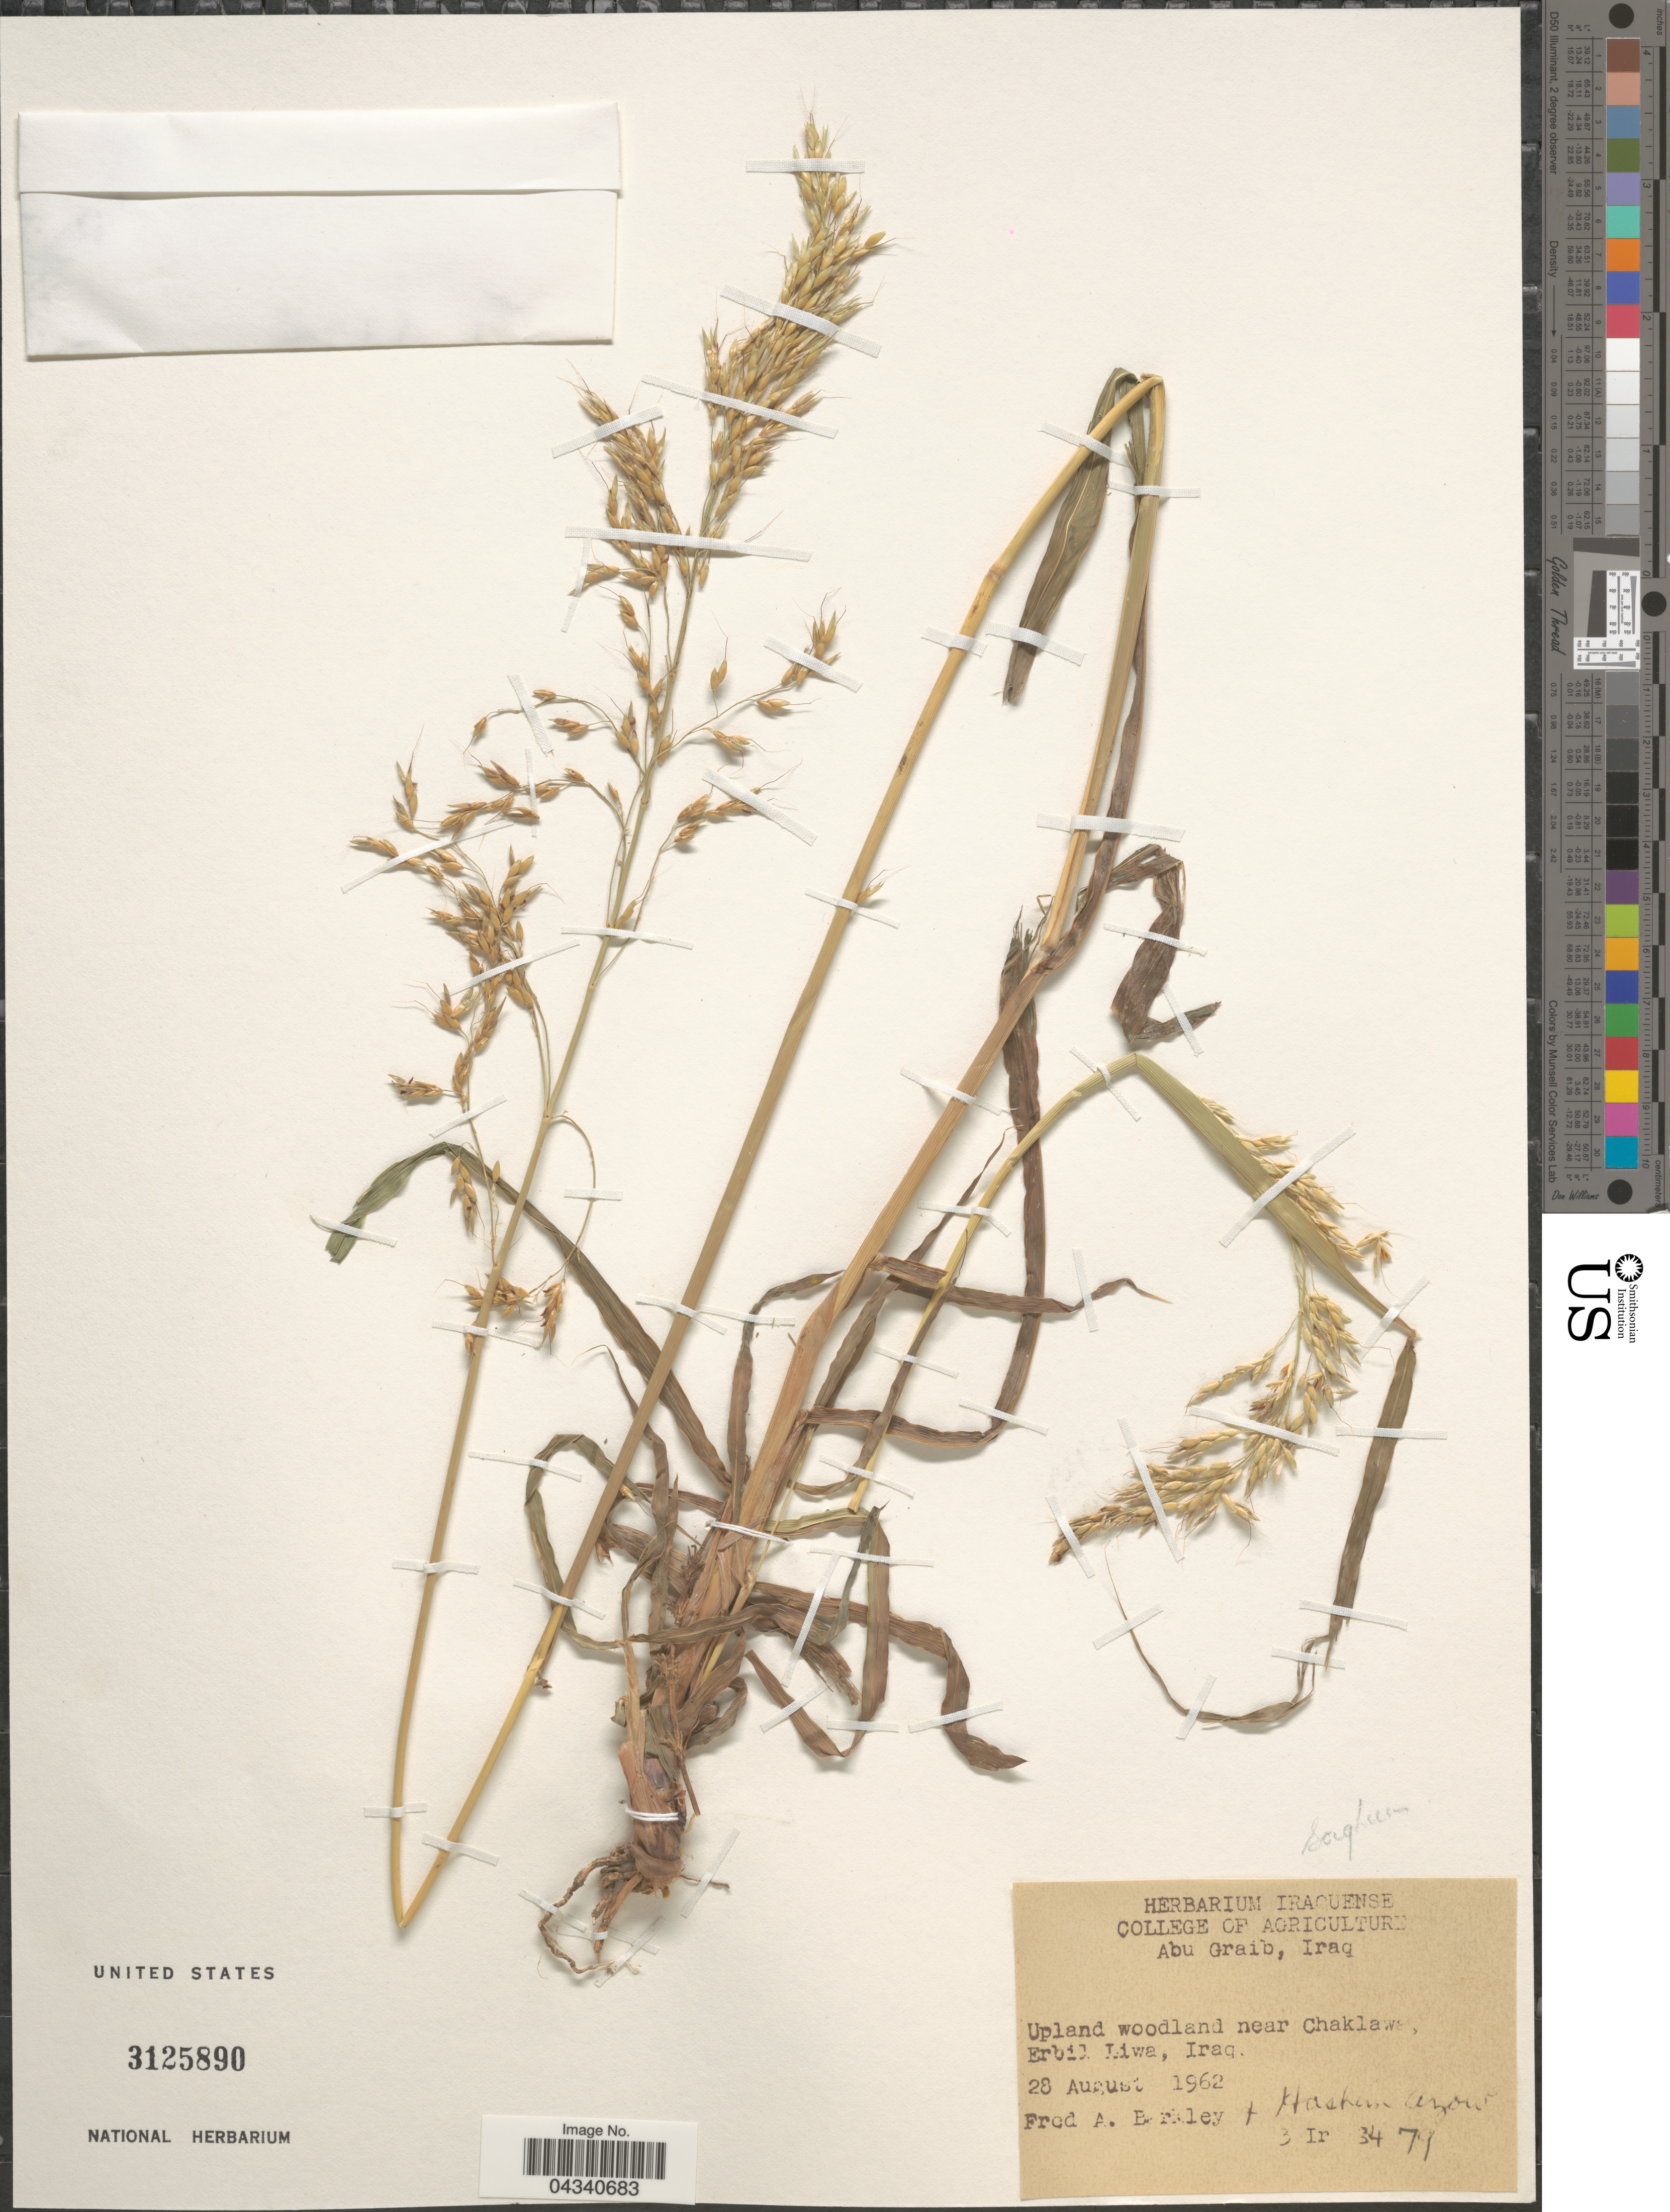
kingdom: Plantae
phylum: Tracheophyta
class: Liliopsida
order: Poales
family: Poaceae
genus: Sorghum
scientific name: Sorghum sp.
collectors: F. A. Barkley & H. Azow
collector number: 3Ir3479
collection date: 1962-08-28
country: Iraq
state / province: Arbīl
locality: Upland woodland near Chaklawa, Erbil Liwa.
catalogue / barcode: US 3125890